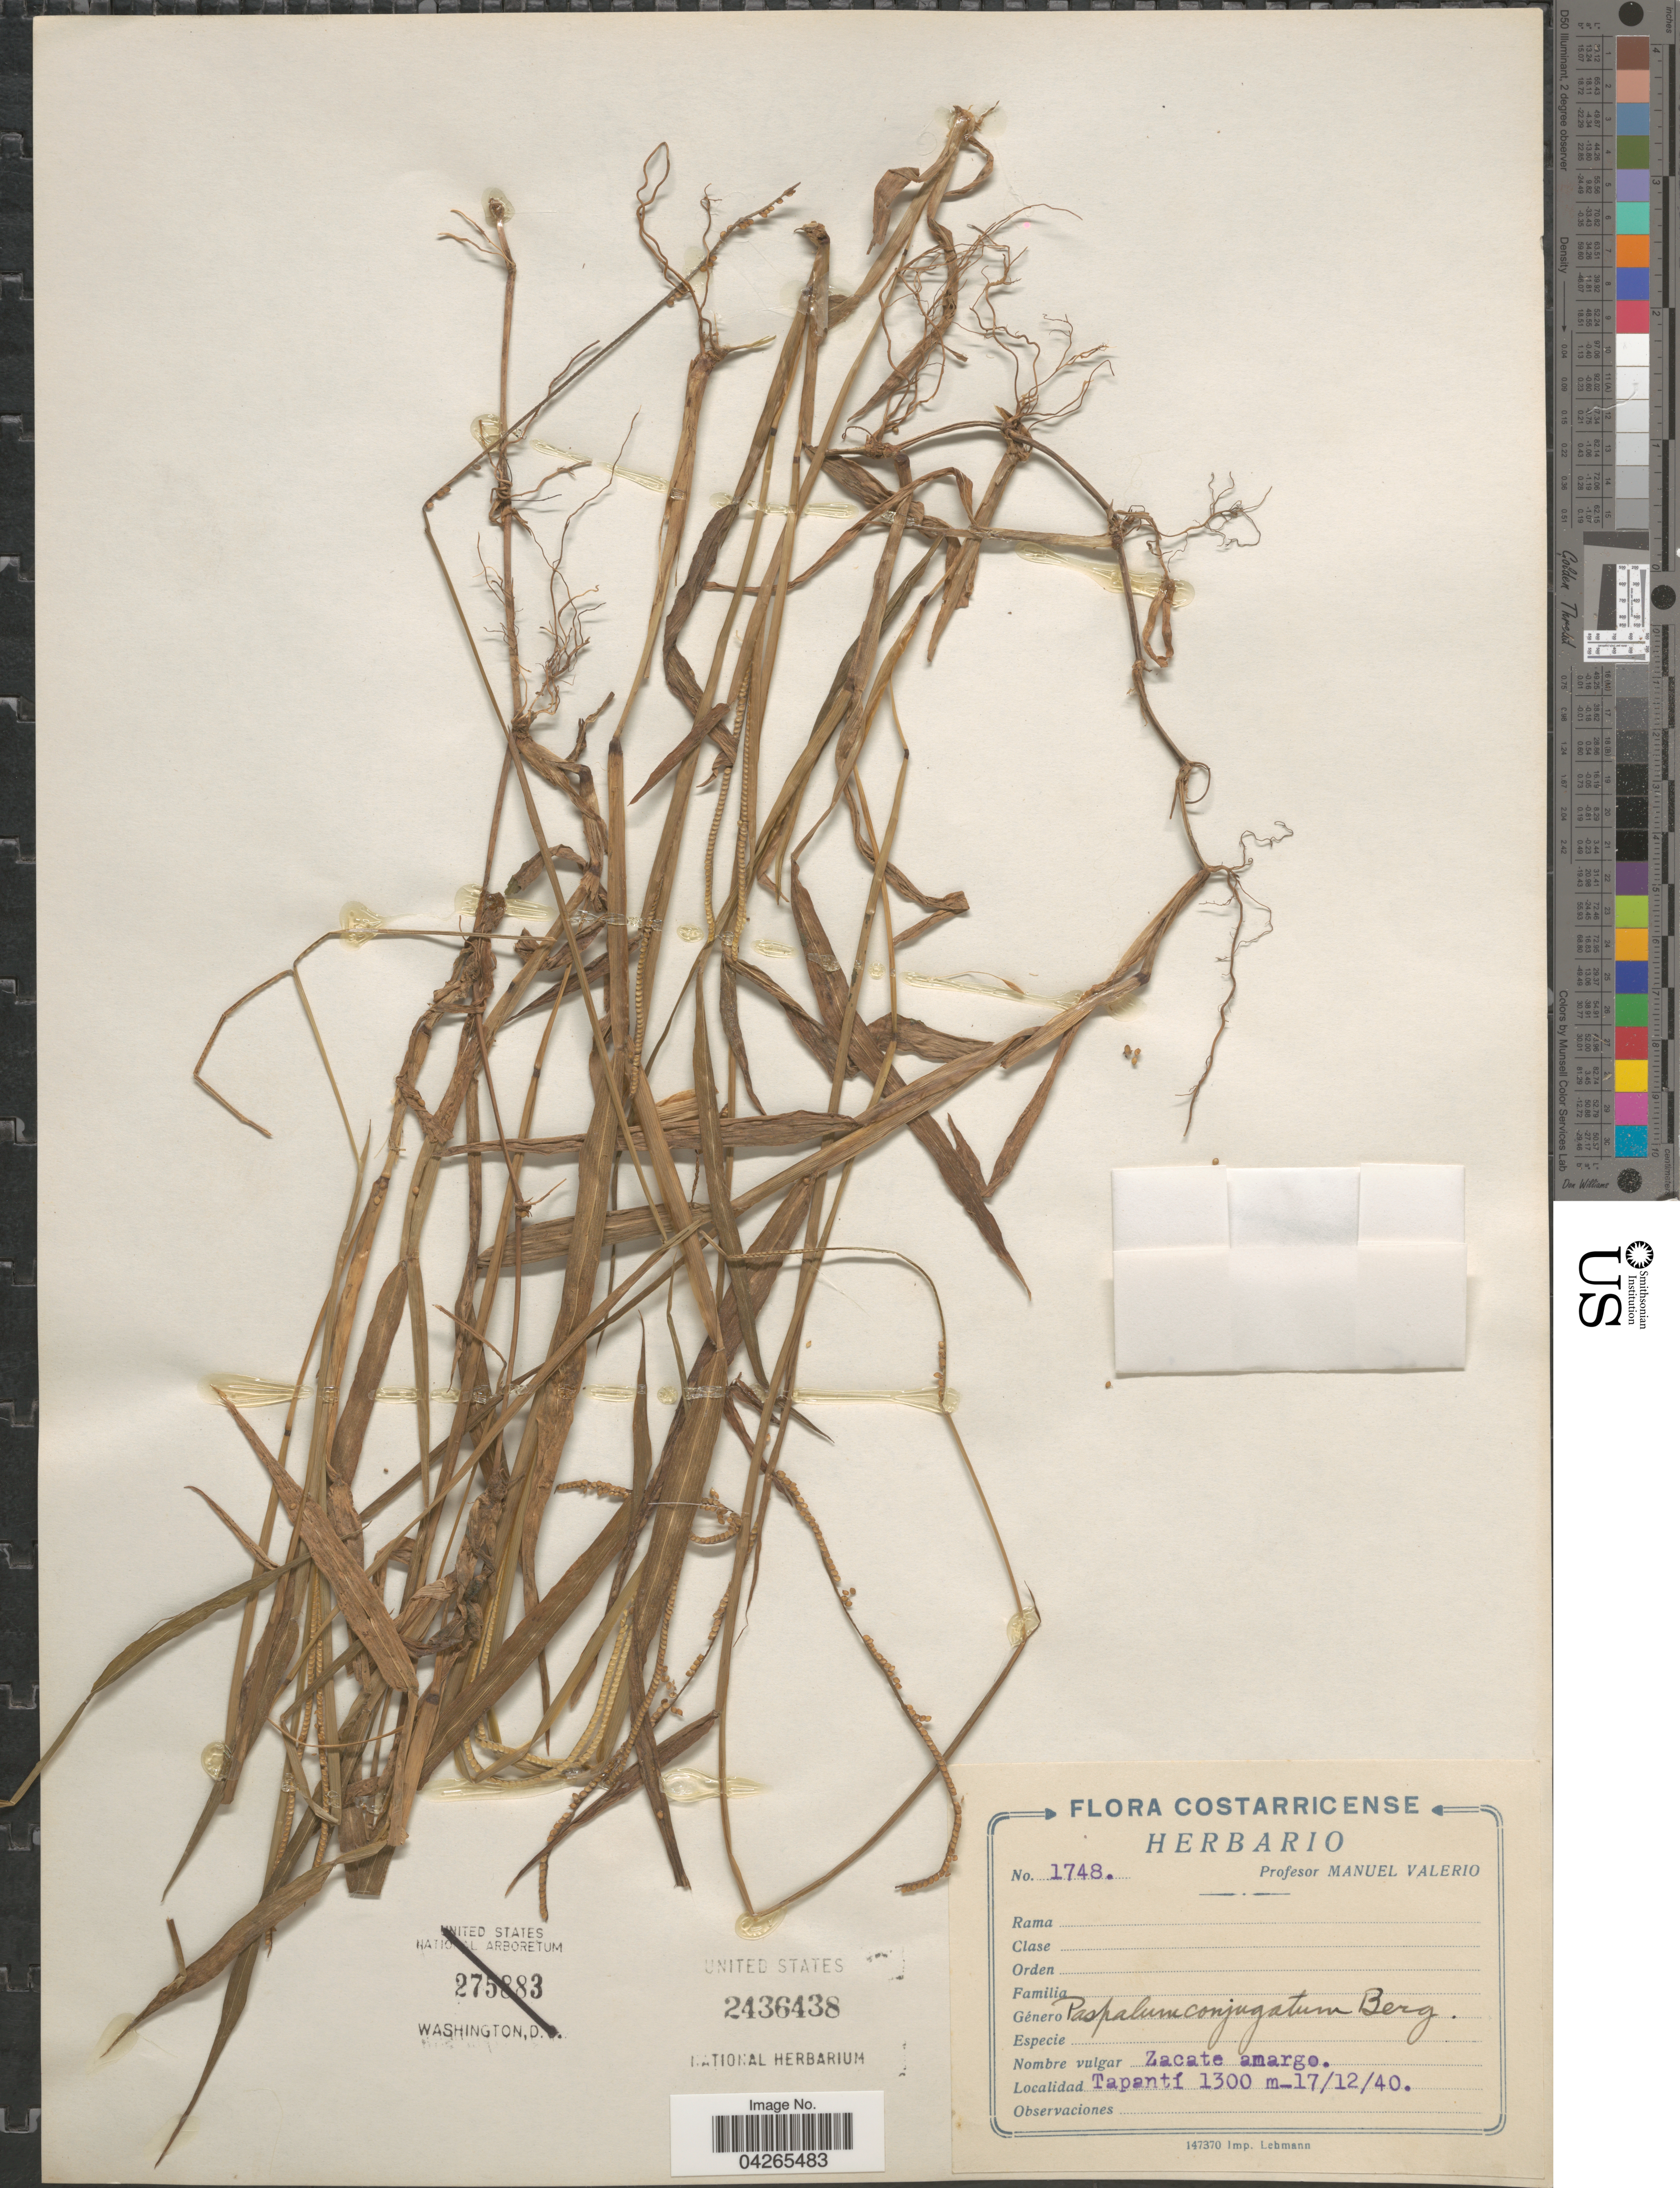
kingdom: Plantae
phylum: Tracheophyta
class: Liliopsida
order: Poales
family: Poaceae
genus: Paspalum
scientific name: Paspalum conjugatum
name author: P.J. Bergius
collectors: M. Valerio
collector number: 1748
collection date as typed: Transcribed d/m/y: 17/12/40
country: Costa Rica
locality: Zacate amargo.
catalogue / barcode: US 2436438